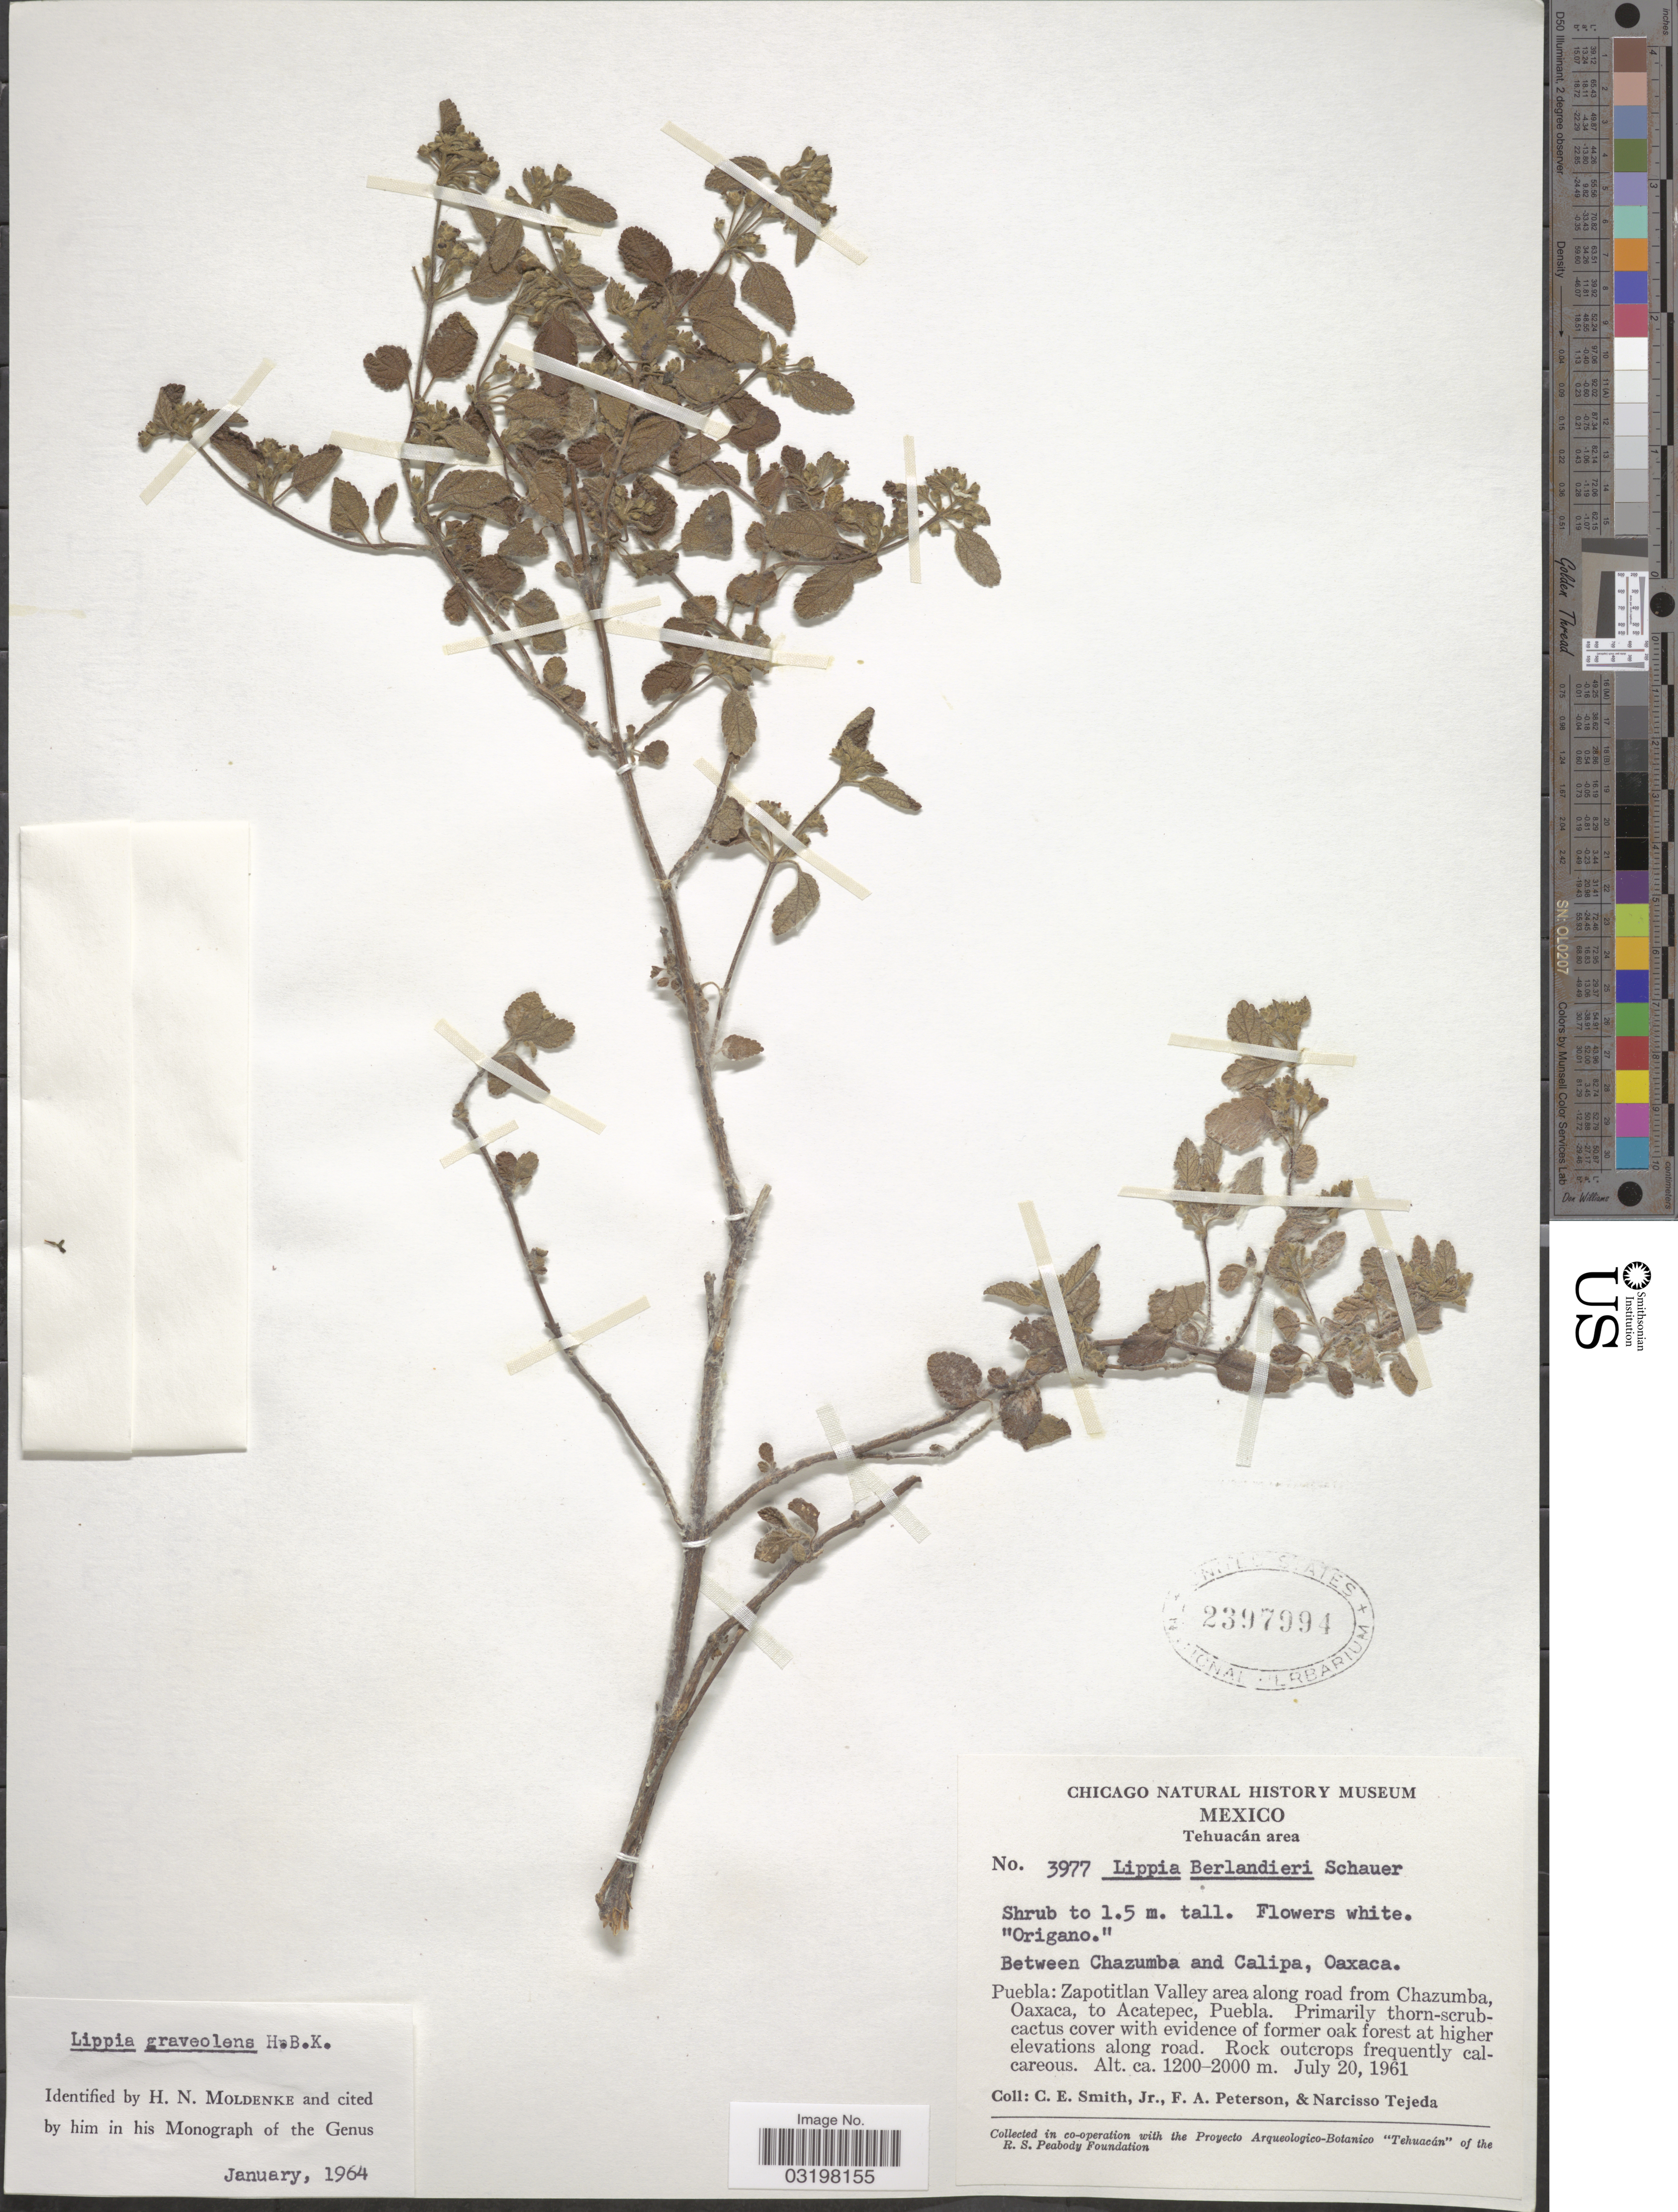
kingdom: Plantae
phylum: Tracheophyta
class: Magnoliopsida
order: Lamiales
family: Verbenaceae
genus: Lippia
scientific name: Lippia graveolens f. graveolens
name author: Kunth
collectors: C. E. Smith Jr., F. A. Peterson & N. Tejeda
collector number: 3977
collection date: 1961-07-20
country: Mexico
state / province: Oaxaca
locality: Tehuacán area. Between Chazumba and Calipa. Puebla: Zapotitlan Valley area along road from Chazumba, Oaxaca, to Acatepec, Puebla.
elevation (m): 1200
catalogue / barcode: US 2397994